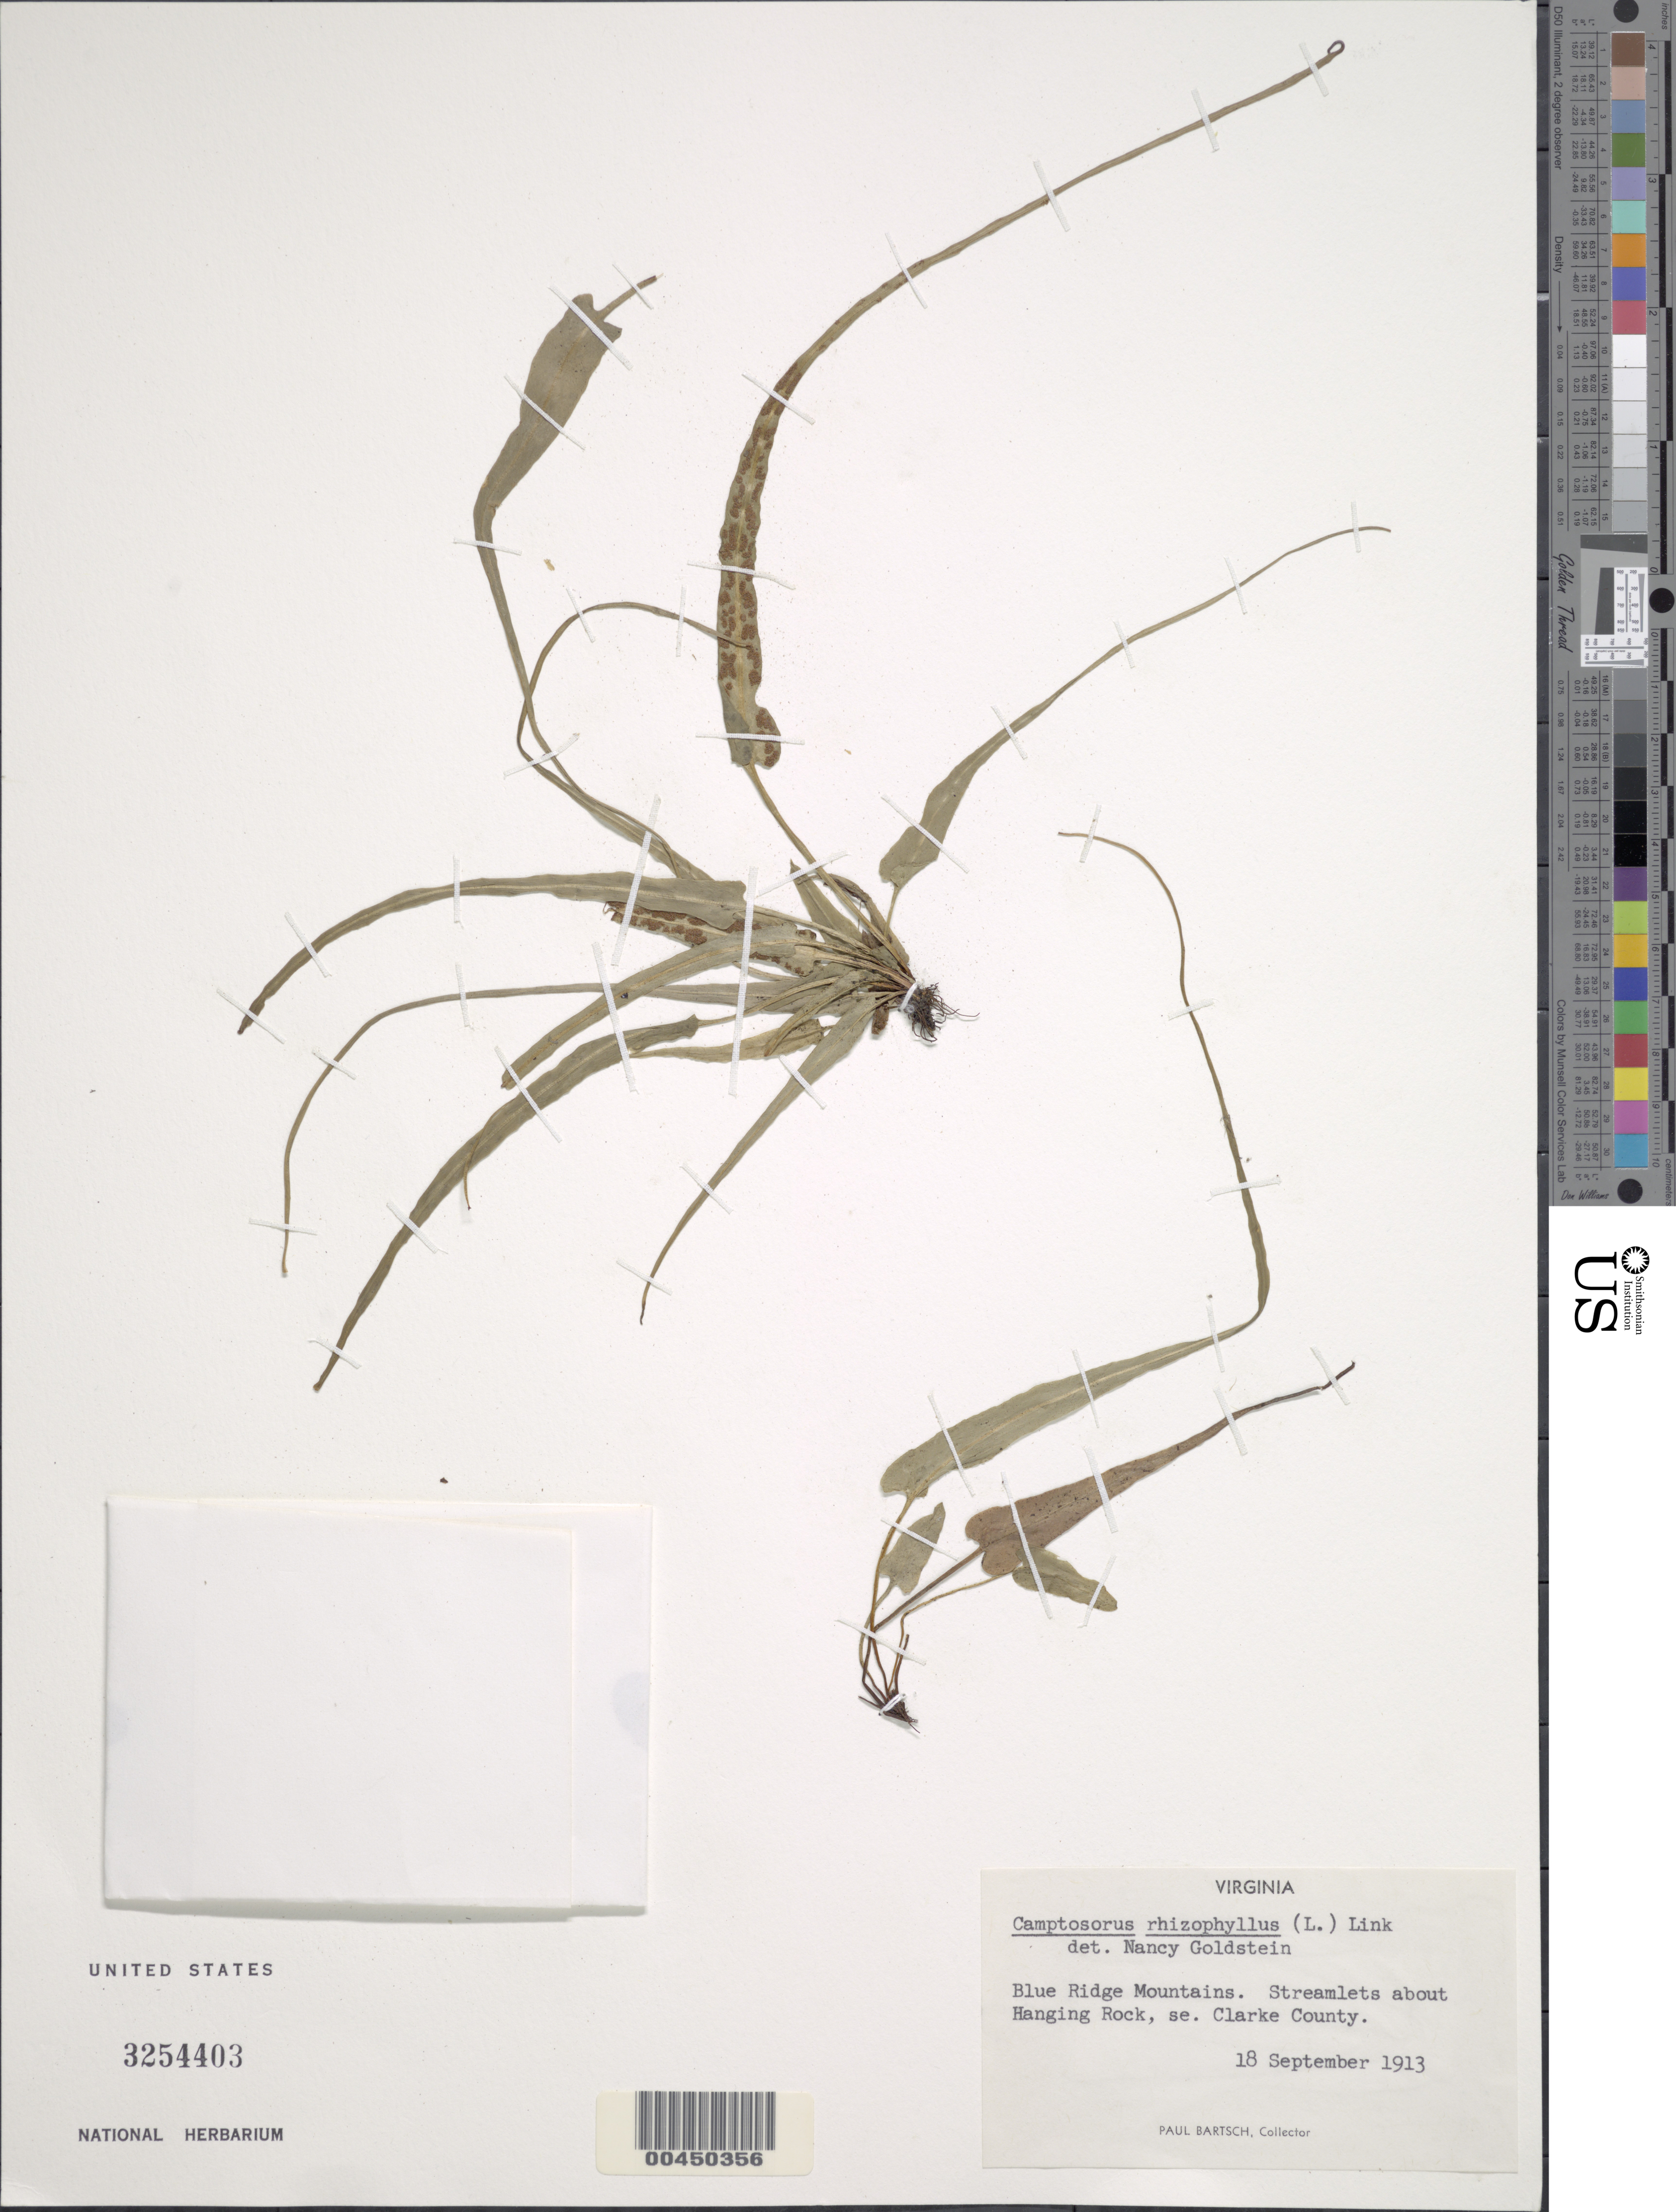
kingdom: Plantae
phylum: Tracheophyta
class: Polypodiopsida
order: Polypodiales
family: Aspleniaceae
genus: Asplenium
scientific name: Asplenium rhizophyllum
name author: L.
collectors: P. Bartsch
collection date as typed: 18 Sep 1913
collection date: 1913-09-18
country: United States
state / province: Virginia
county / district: Clarke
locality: Blue ridge mountains, hanging rock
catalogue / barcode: US 3254403